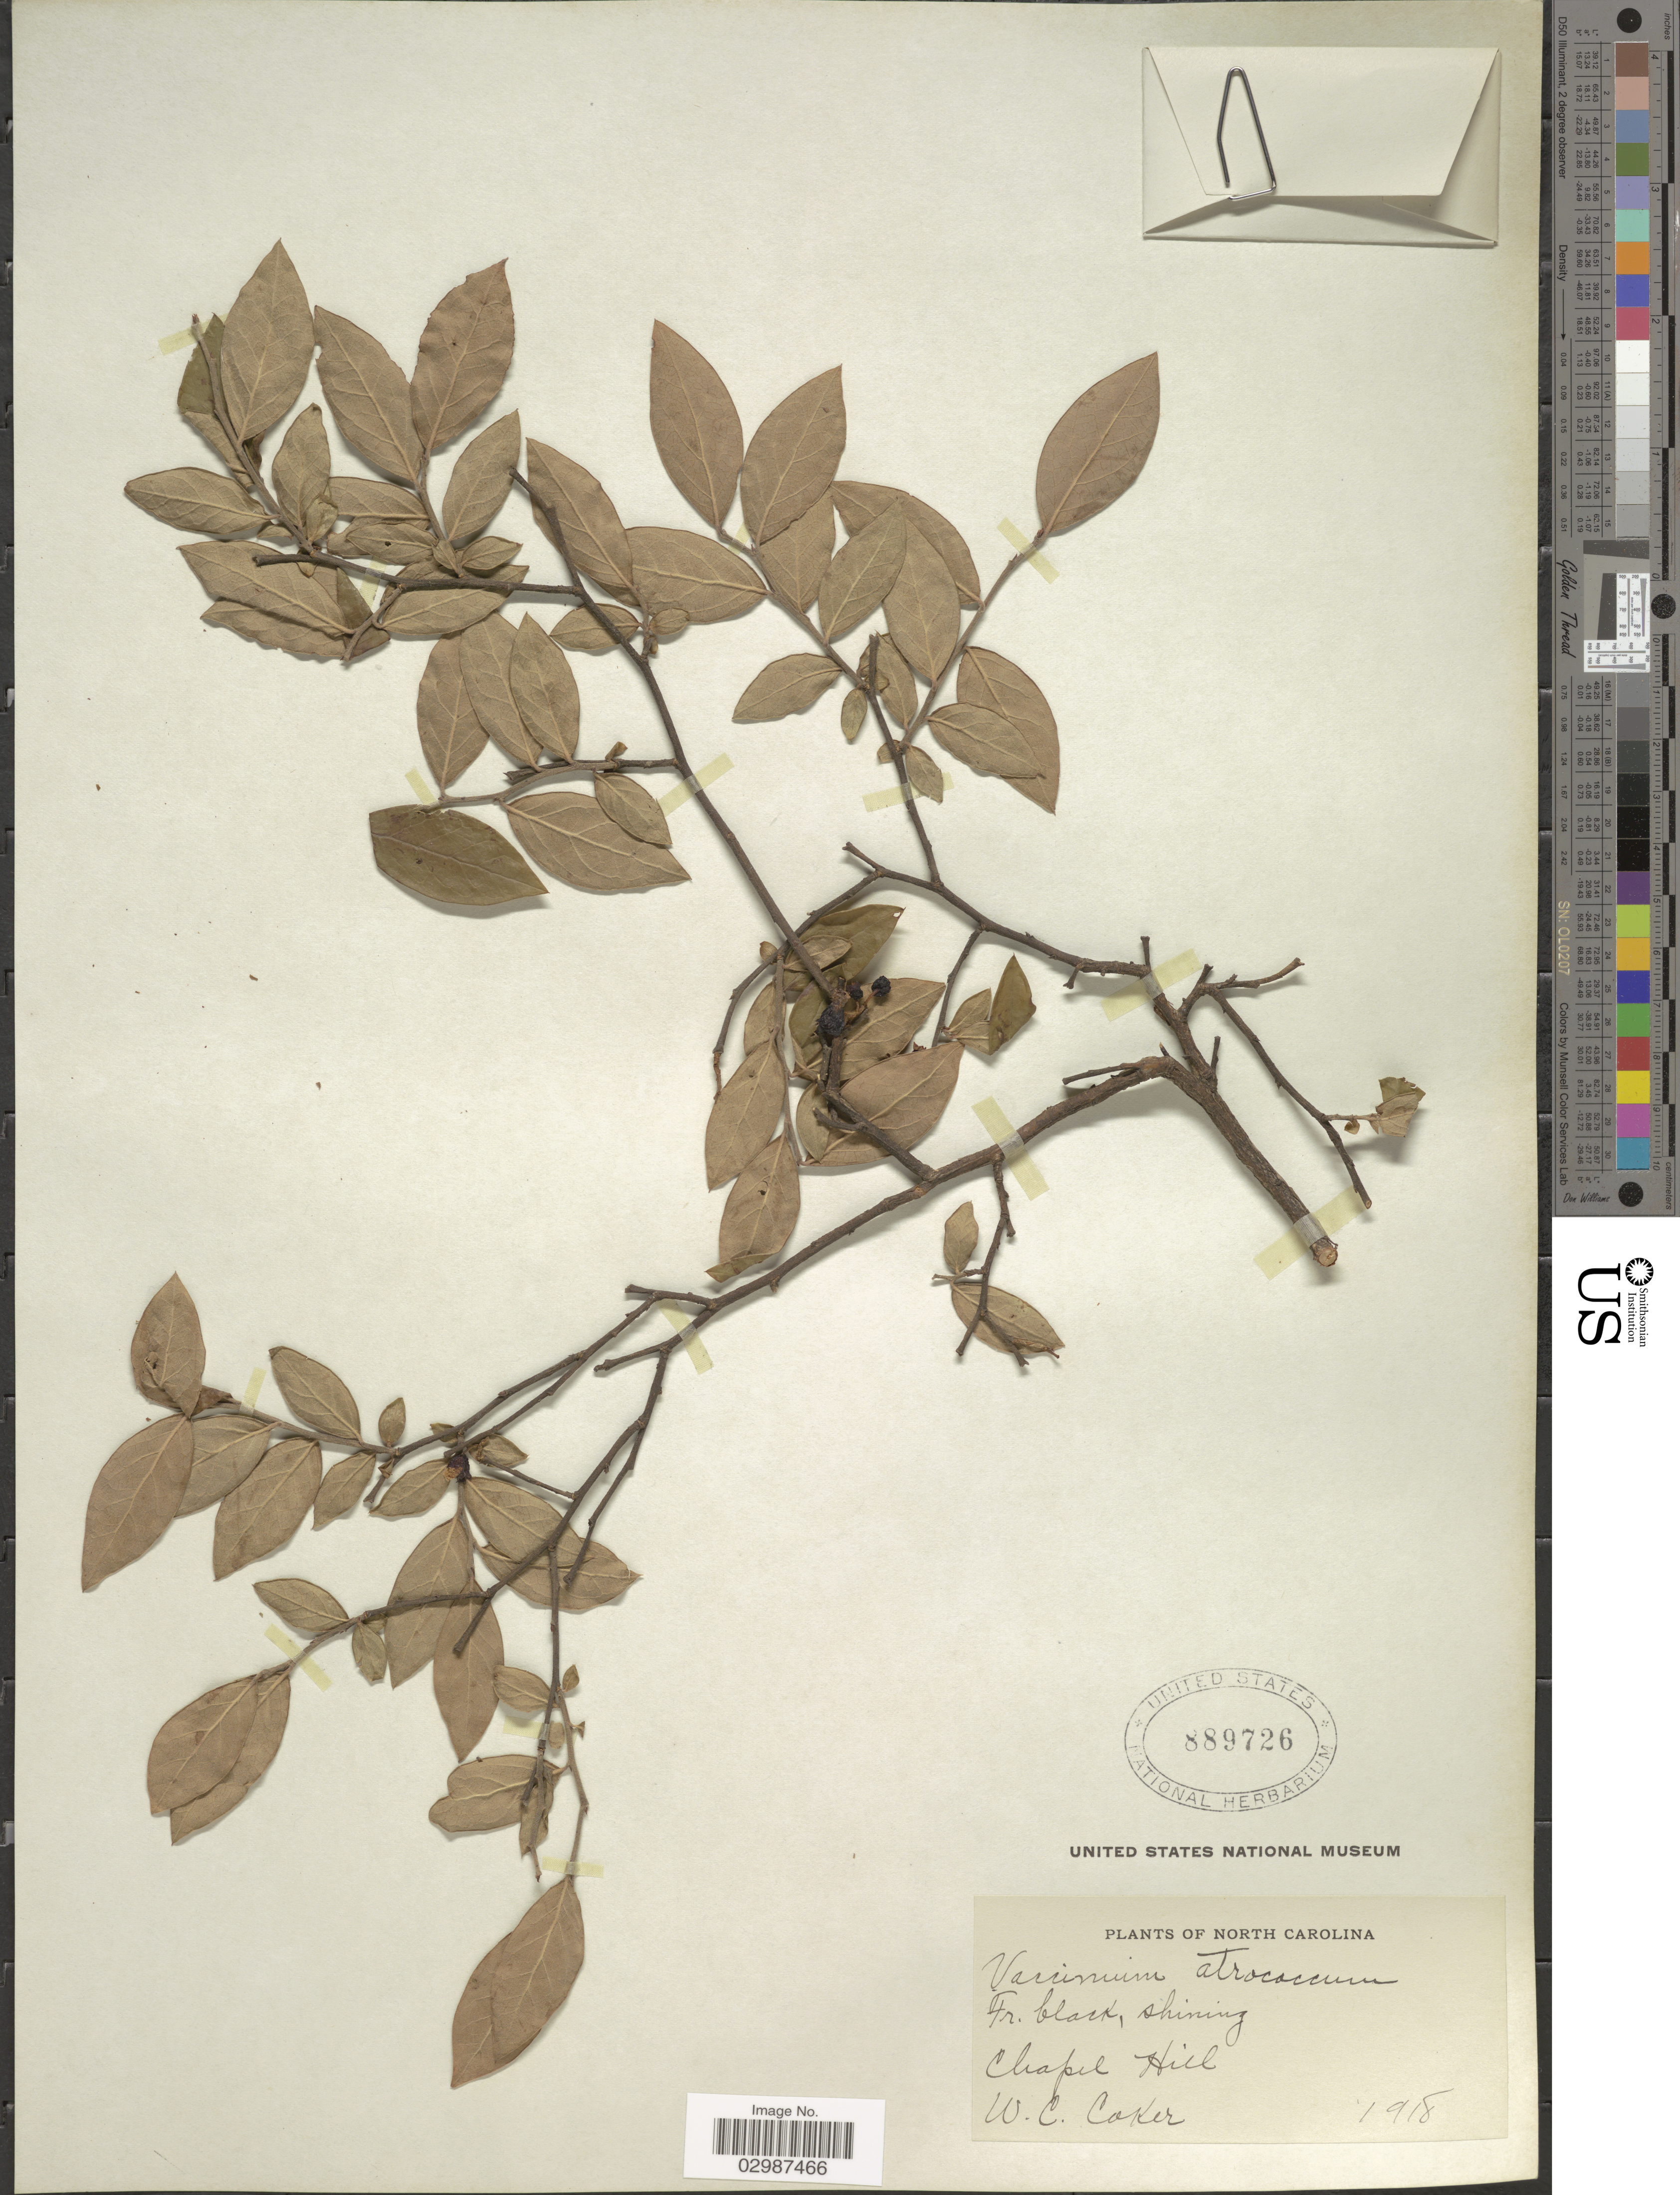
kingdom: Plantae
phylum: Tracheophyta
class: Magnoliopsida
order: Ericales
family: Ericaceae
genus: Vaccinium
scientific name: Vaccinium atrococcum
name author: (A. Gray) A. Heller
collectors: W. Coker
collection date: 1918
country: United States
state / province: North Carolina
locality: Chapel Hill.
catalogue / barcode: US 889726